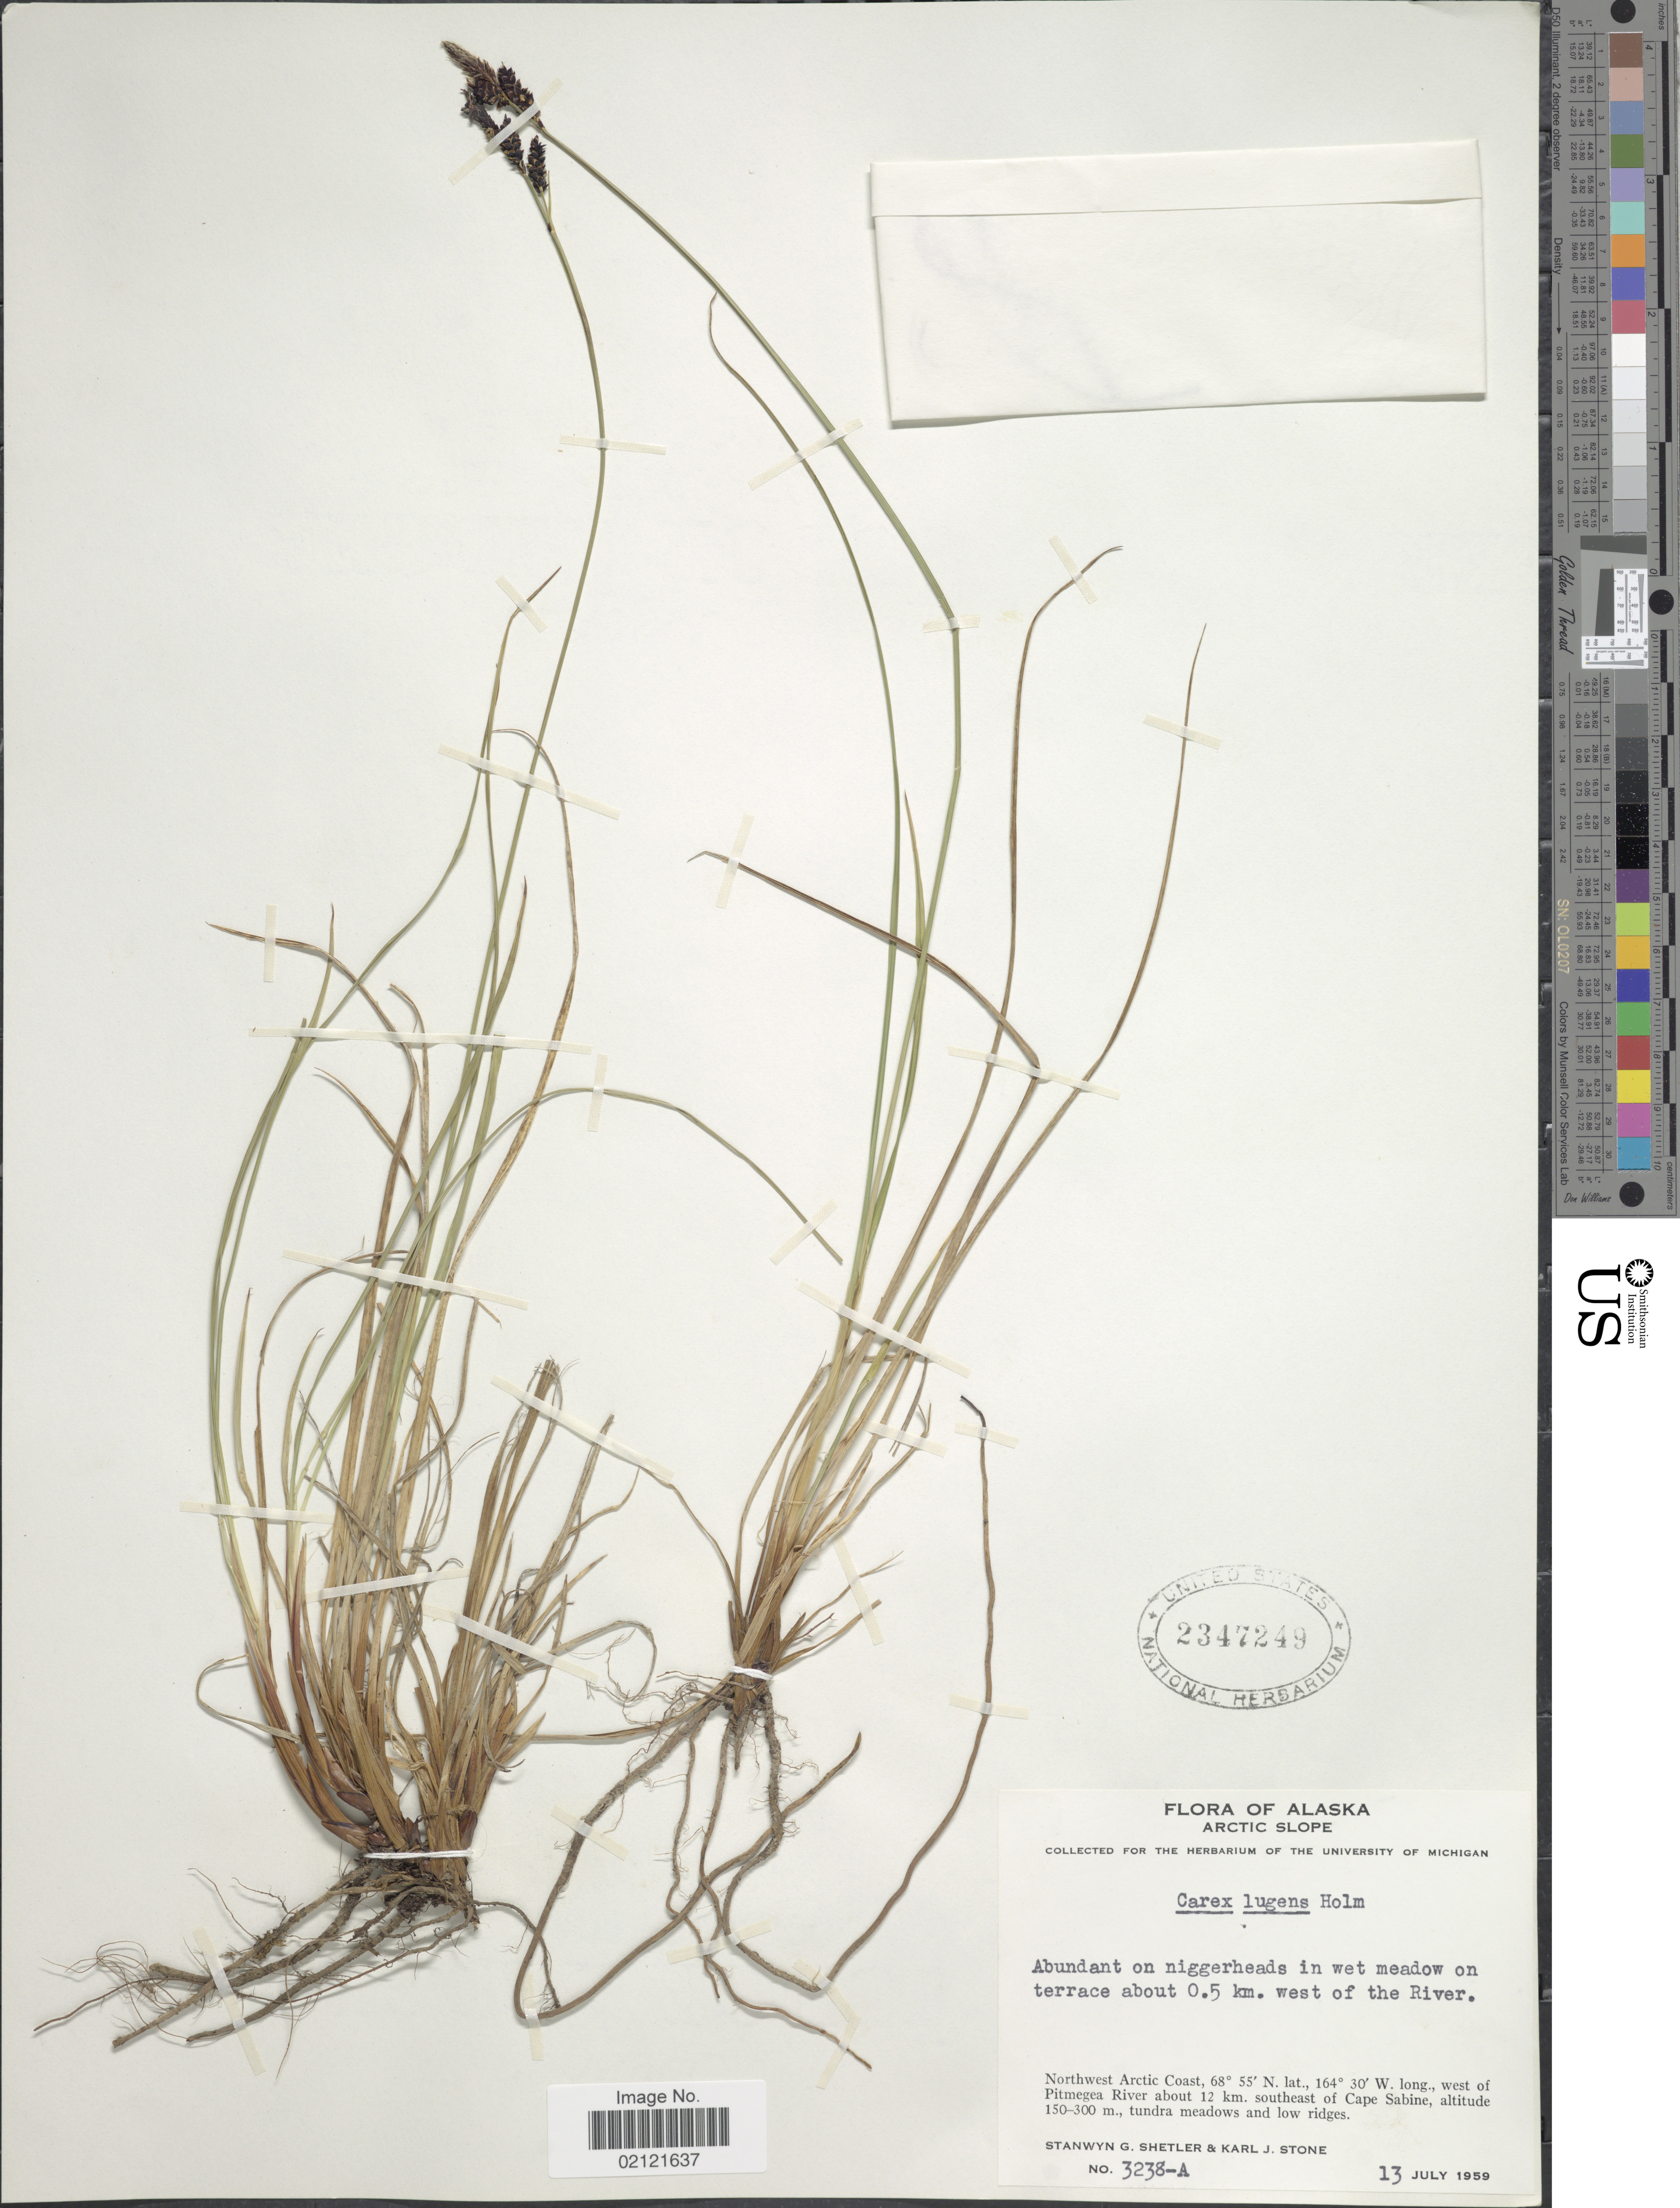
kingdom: Plantae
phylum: Tracheophyta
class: Liliopsida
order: Poales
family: Cyperaceae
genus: Carex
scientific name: Carex bigelowii subsp. lugens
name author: (Holm) T.V. Egorova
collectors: S. Shetler & K. J. Stone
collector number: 3238-A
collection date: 1959-07-13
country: United States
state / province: Alaska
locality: Arctic Slope, Abundant on niggerheads in wet meadow on terrace about 0.5 km. west of the River, Northwest Arctic Coast, west of Pitmegea River about 12 km. southeast of Cape Sabine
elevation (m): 150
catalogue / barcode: US 2347249